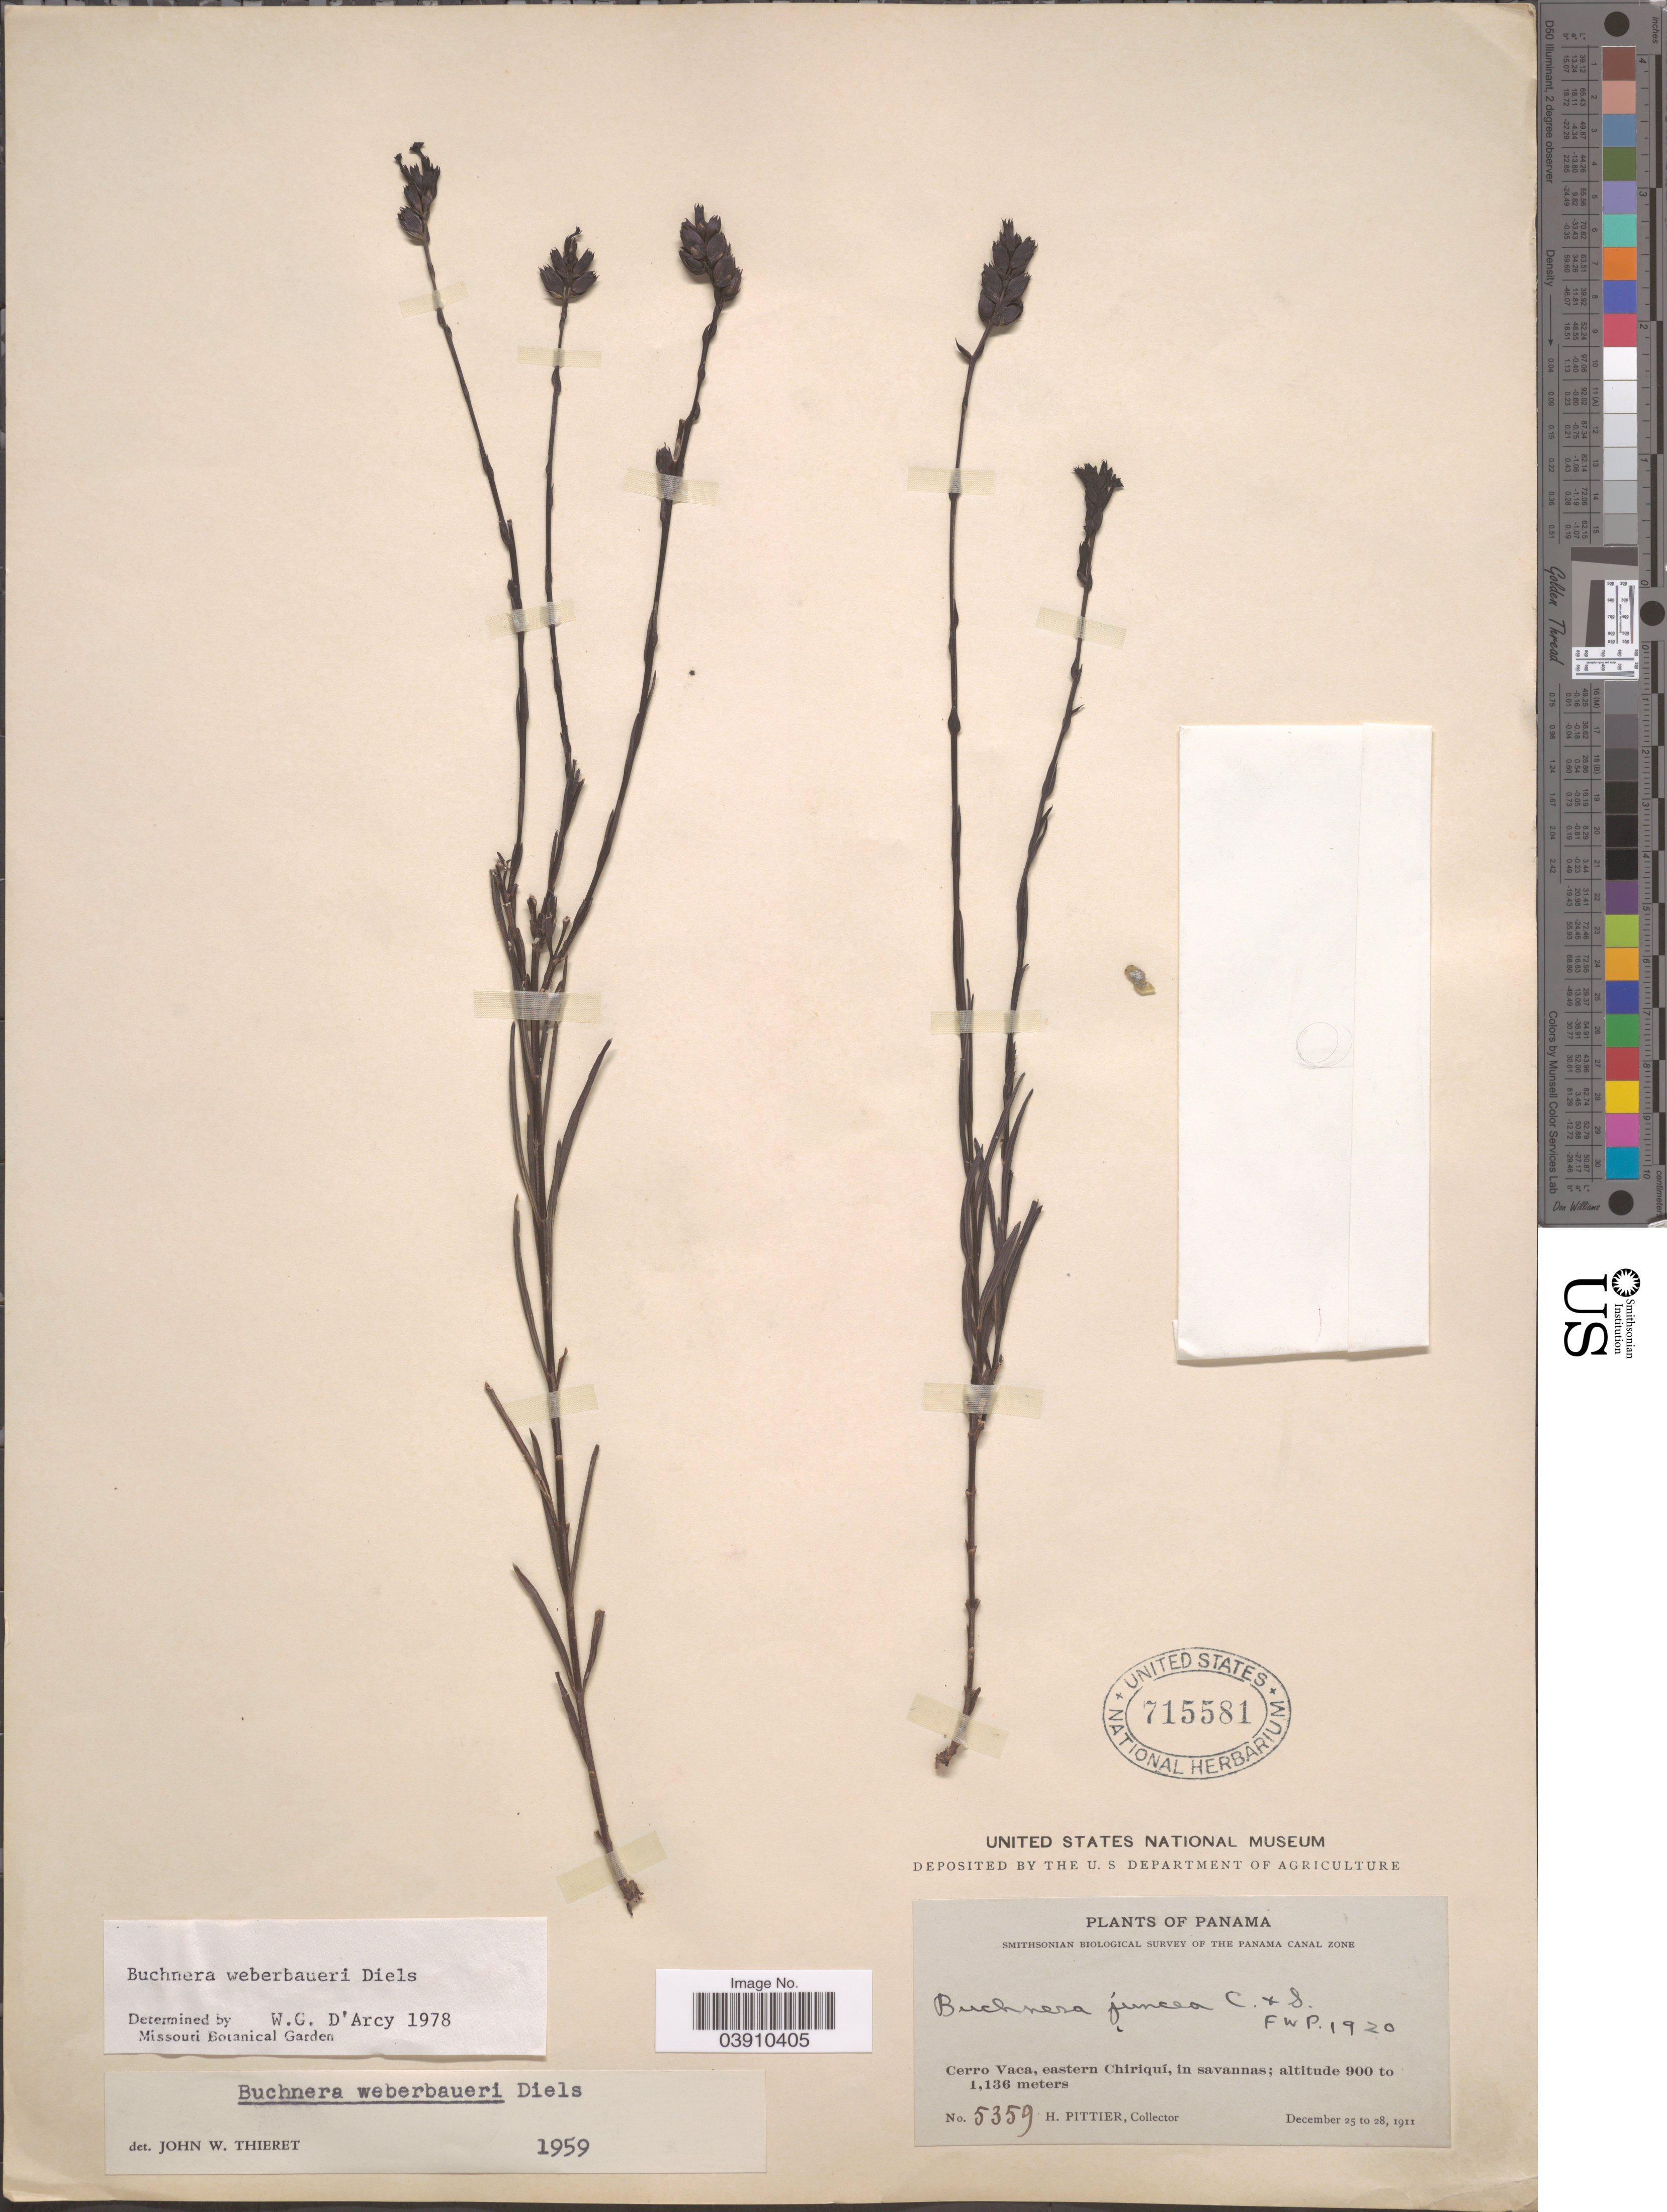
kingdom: Plantae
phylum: Tracheophyta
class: Magnoliopsida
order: Lamiales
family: Orobanchaceae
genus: Buchnera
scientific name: Buchnera weberbaueri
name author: Diels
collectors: H. F. Pittier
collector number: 5359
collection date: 1911-12-25/1911-12-28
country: Panama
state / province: Chiriqui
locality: Panama Canal Zone. Cerro Vaca, eastern Chiriquí, in savannas.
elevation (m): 900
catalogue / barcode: US 715581